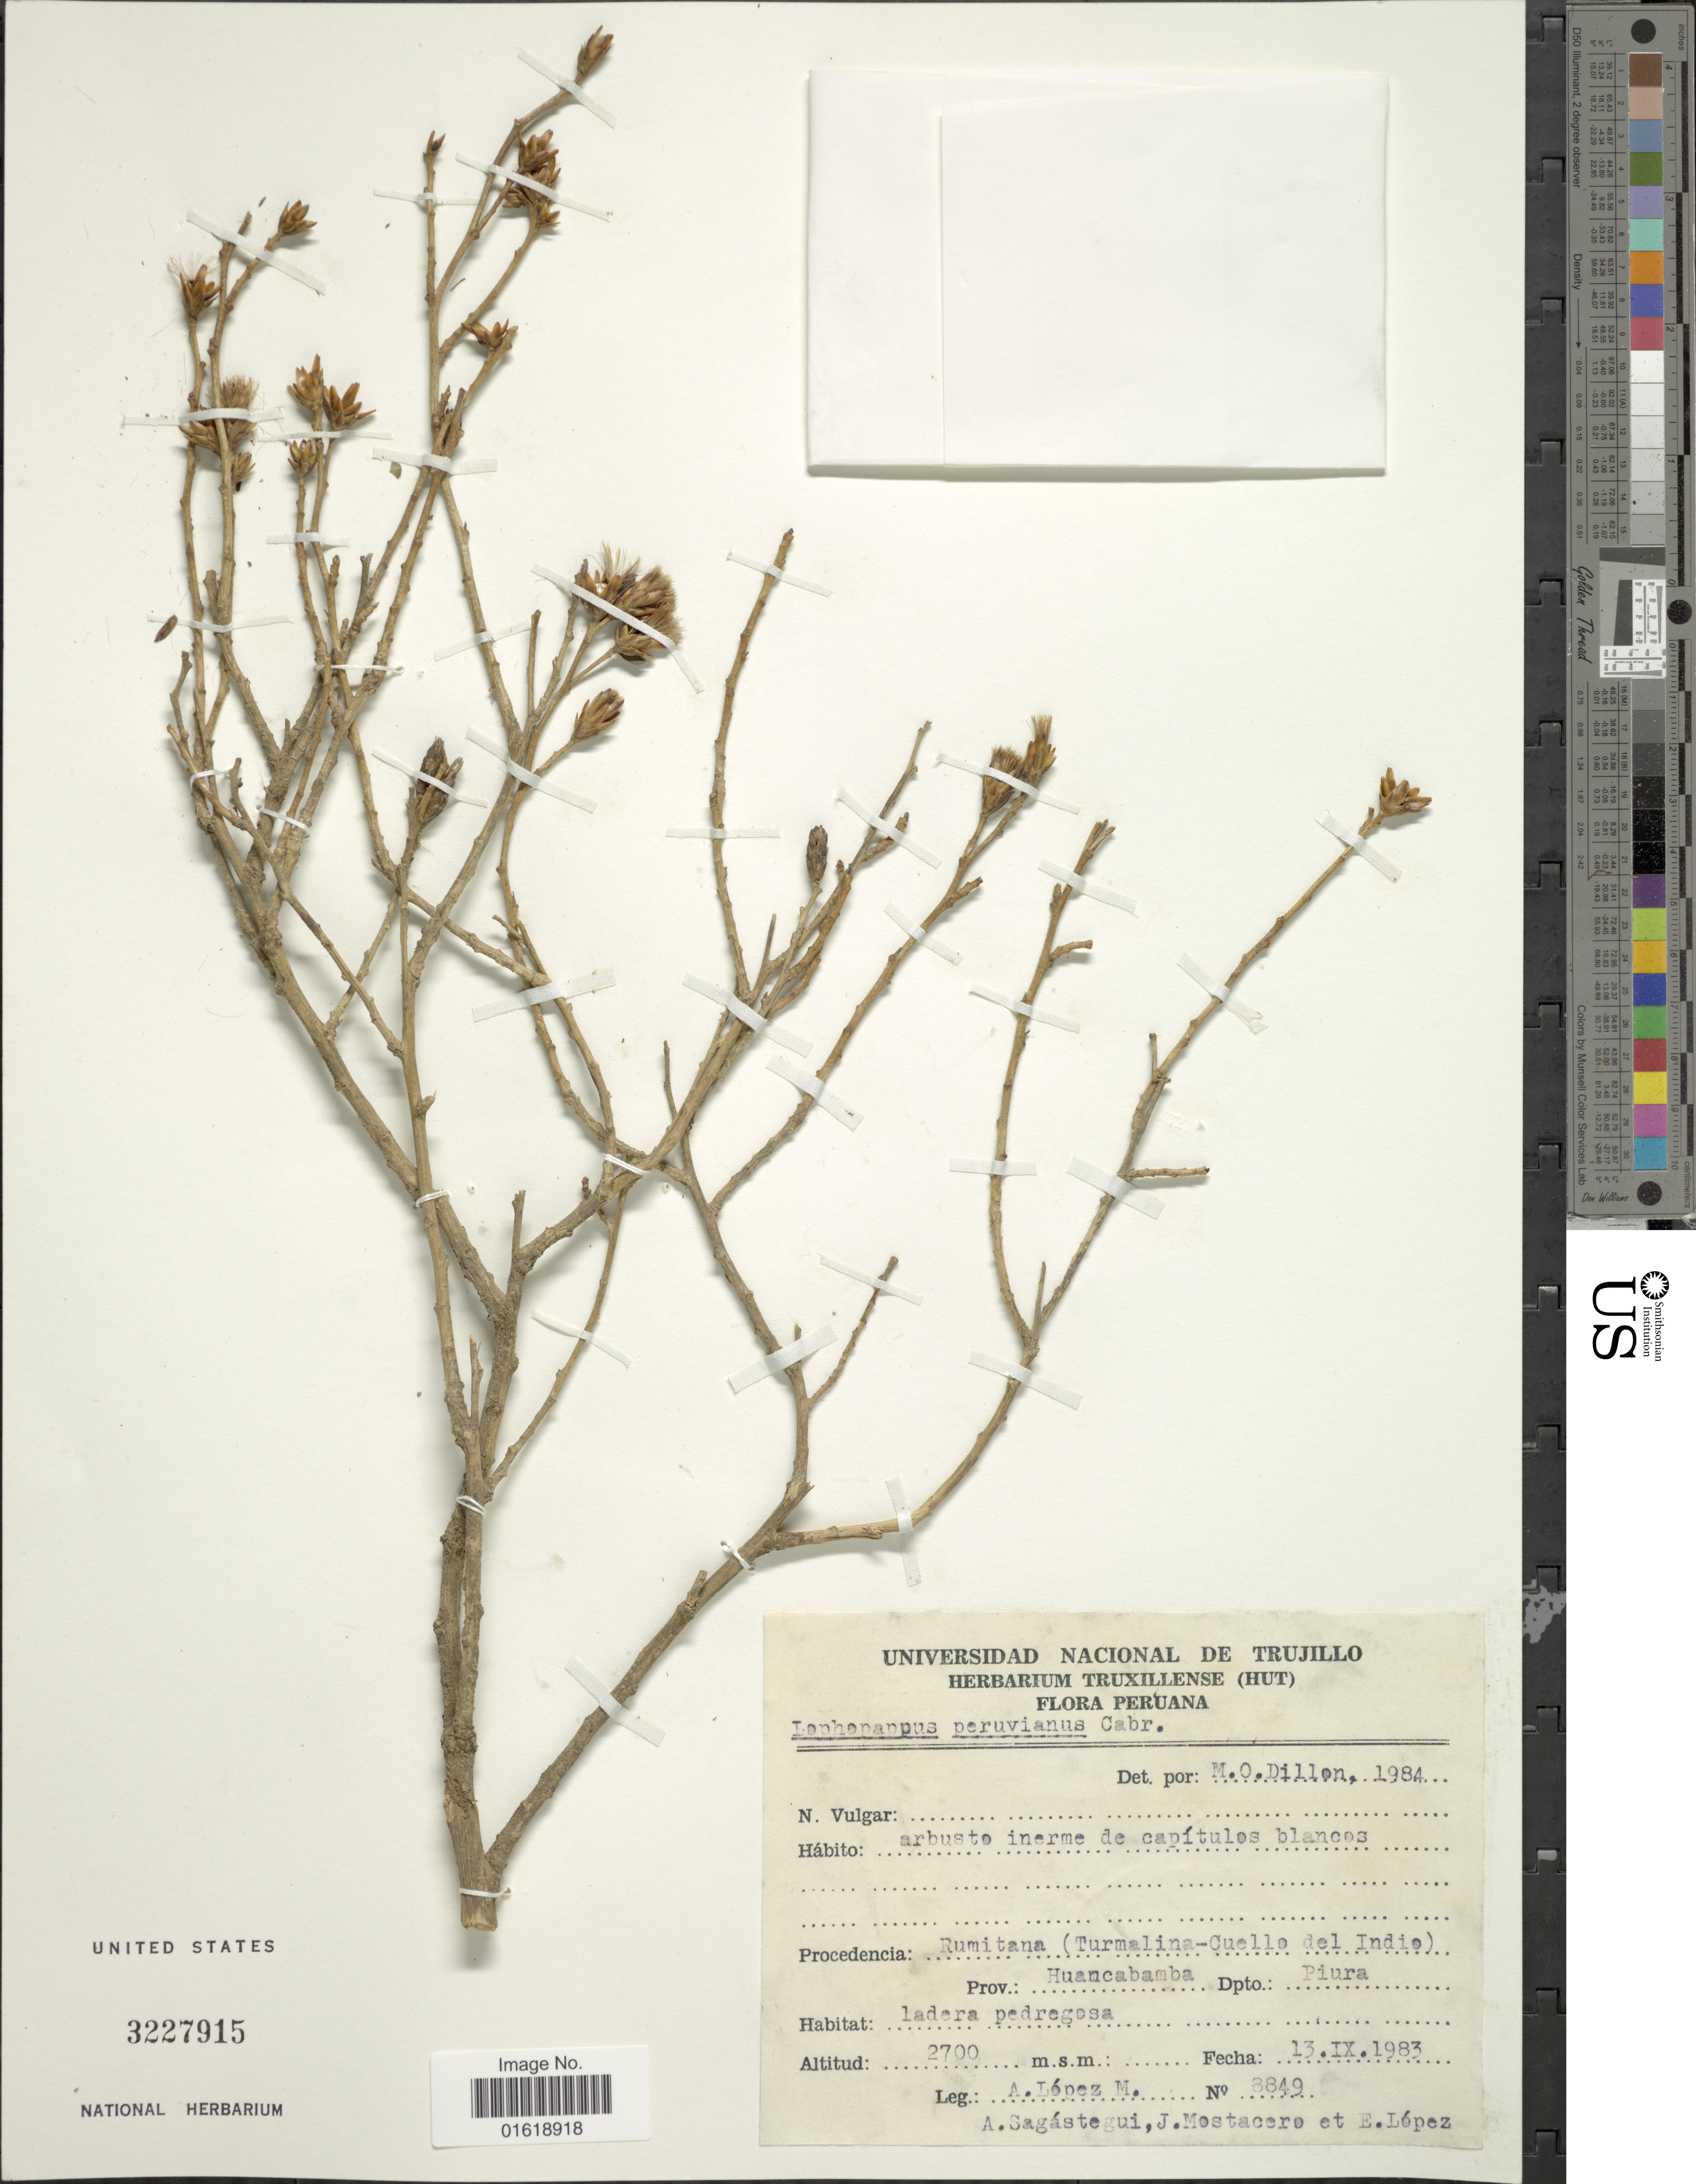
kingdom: Plantae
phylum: Tracheophyta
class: Magnoliopsida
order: Asterales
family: Asteraceae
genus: Lophopappus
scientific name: Lophopappus peruvianus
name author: Cabrera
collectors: A. López M., A. Sagástegui A., J. Mostacero & E. López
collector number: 8849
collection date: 1983-09-13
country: Peru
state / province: Piura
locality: Rumitana (Turmalina-Cuello del Indio). Prov.: Huancabamba. Dpto.: Piura.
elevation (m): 2700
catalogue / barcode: US 3227915